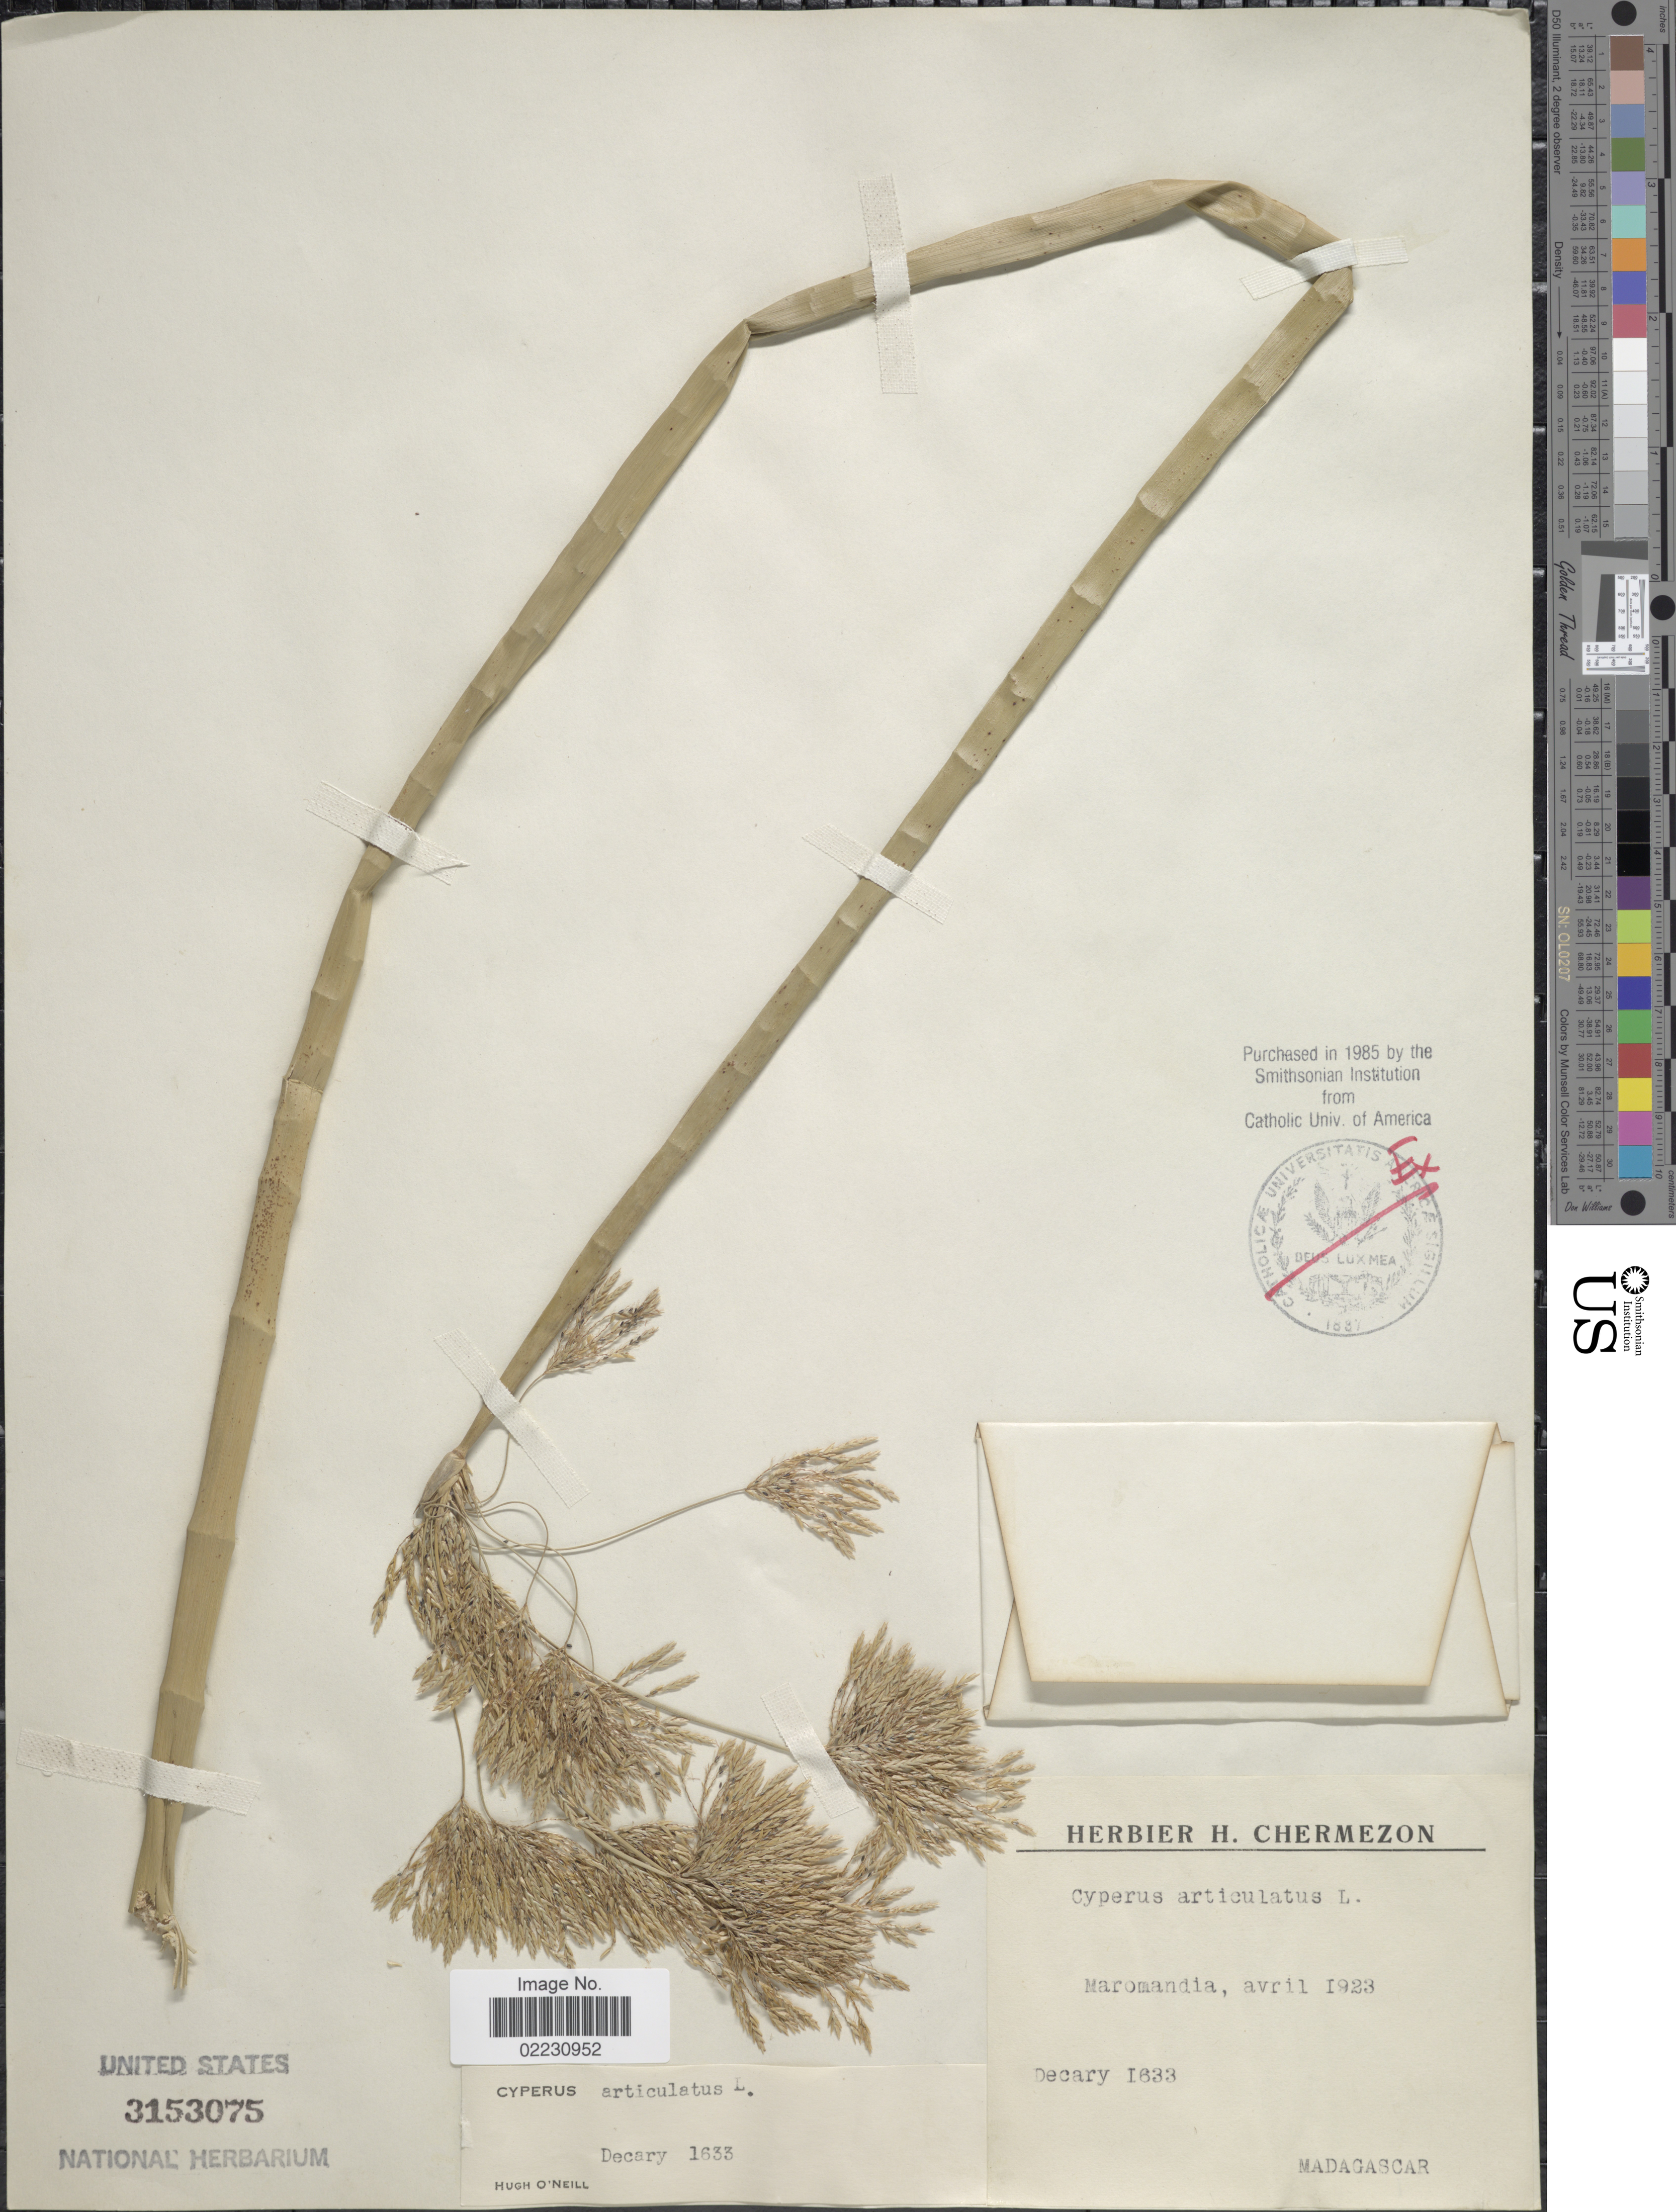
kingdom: Plantae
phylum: Tracheophyta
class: Liliopsida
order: Poales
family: Cyperaceae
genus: Cyperus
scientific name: Cyperus articulatus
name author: L.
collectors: Decary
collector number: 1633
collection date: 1923-04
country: Madagascar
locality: Maromandia. Madagascar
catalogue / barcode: US 3153075